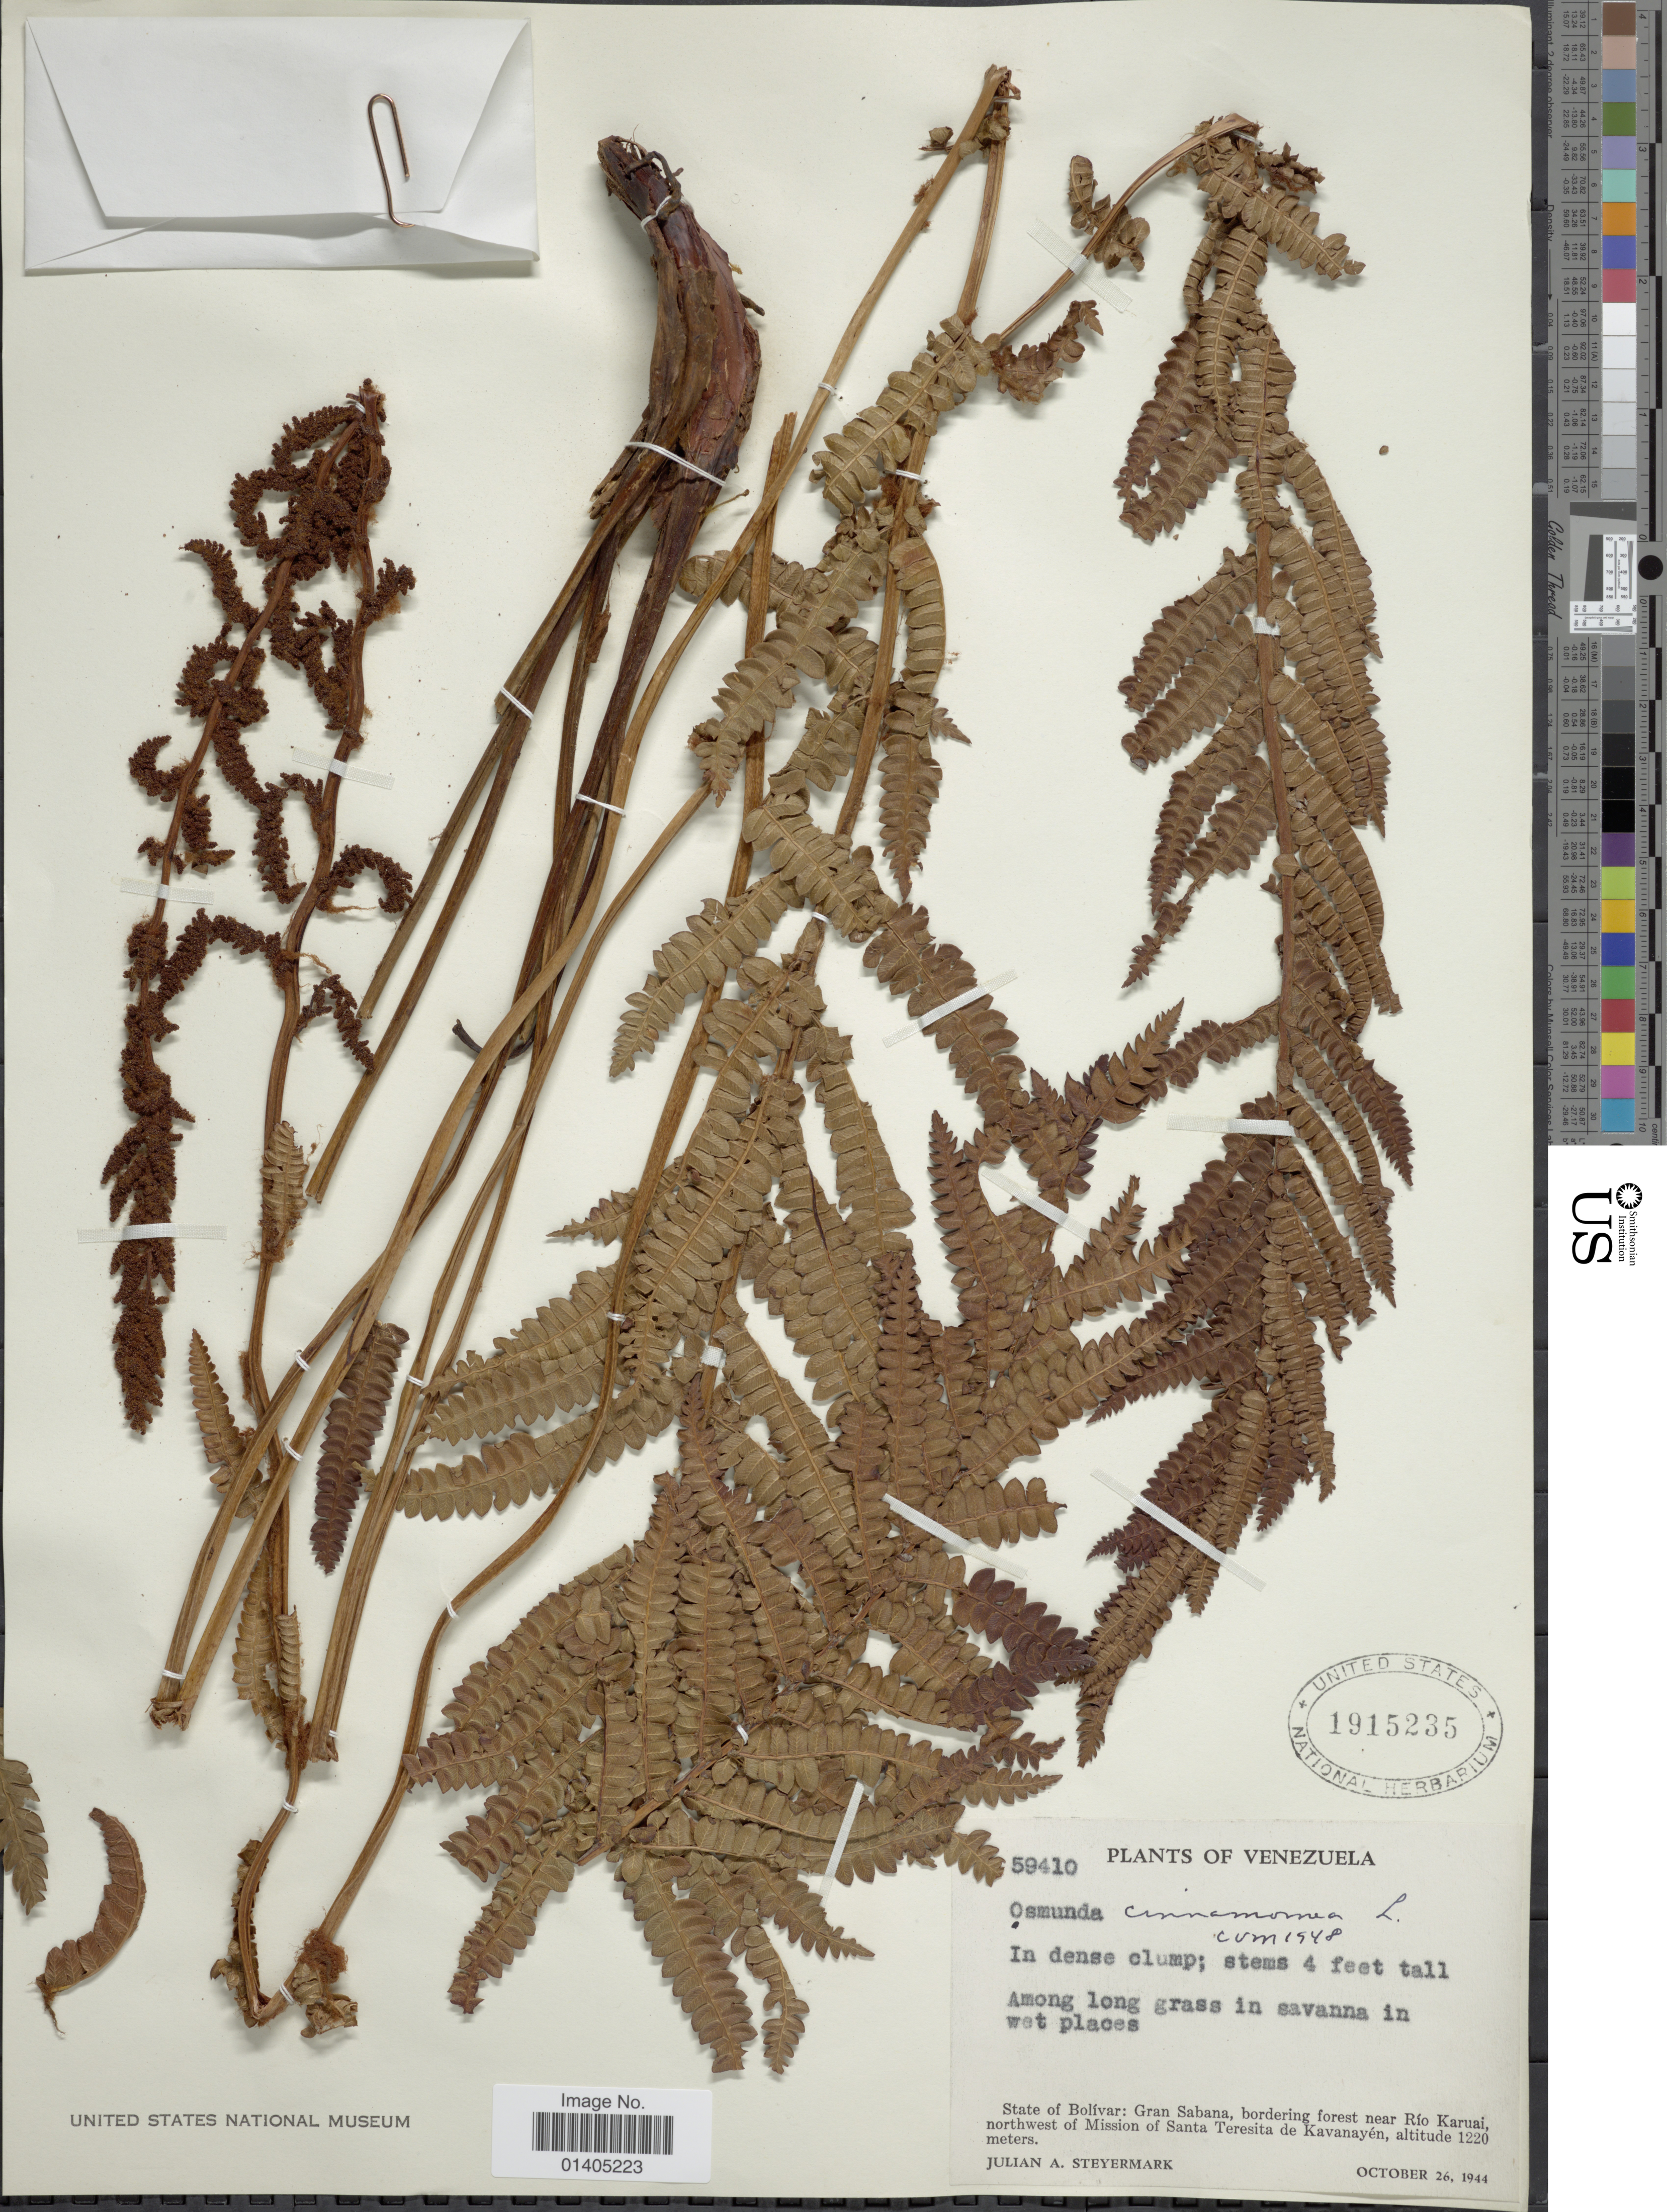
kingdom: Plantae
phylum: Tracheophyta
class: Polypodiopsida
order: Osmundales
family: Osmundaceae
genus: Osmundastrum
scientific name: Osmundastrum cinnamomeum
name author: (L.) C. Presl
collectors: J. Steyermark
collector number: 59410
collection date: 1944-10-26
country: Venezuela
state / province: Bolivar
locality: State of Bolivar: Gran Sabana, bordering forest near Río Karuai, northwest of Mission of Santa Teresita de Kavanayén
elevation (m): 1220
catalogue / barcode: US 1915235